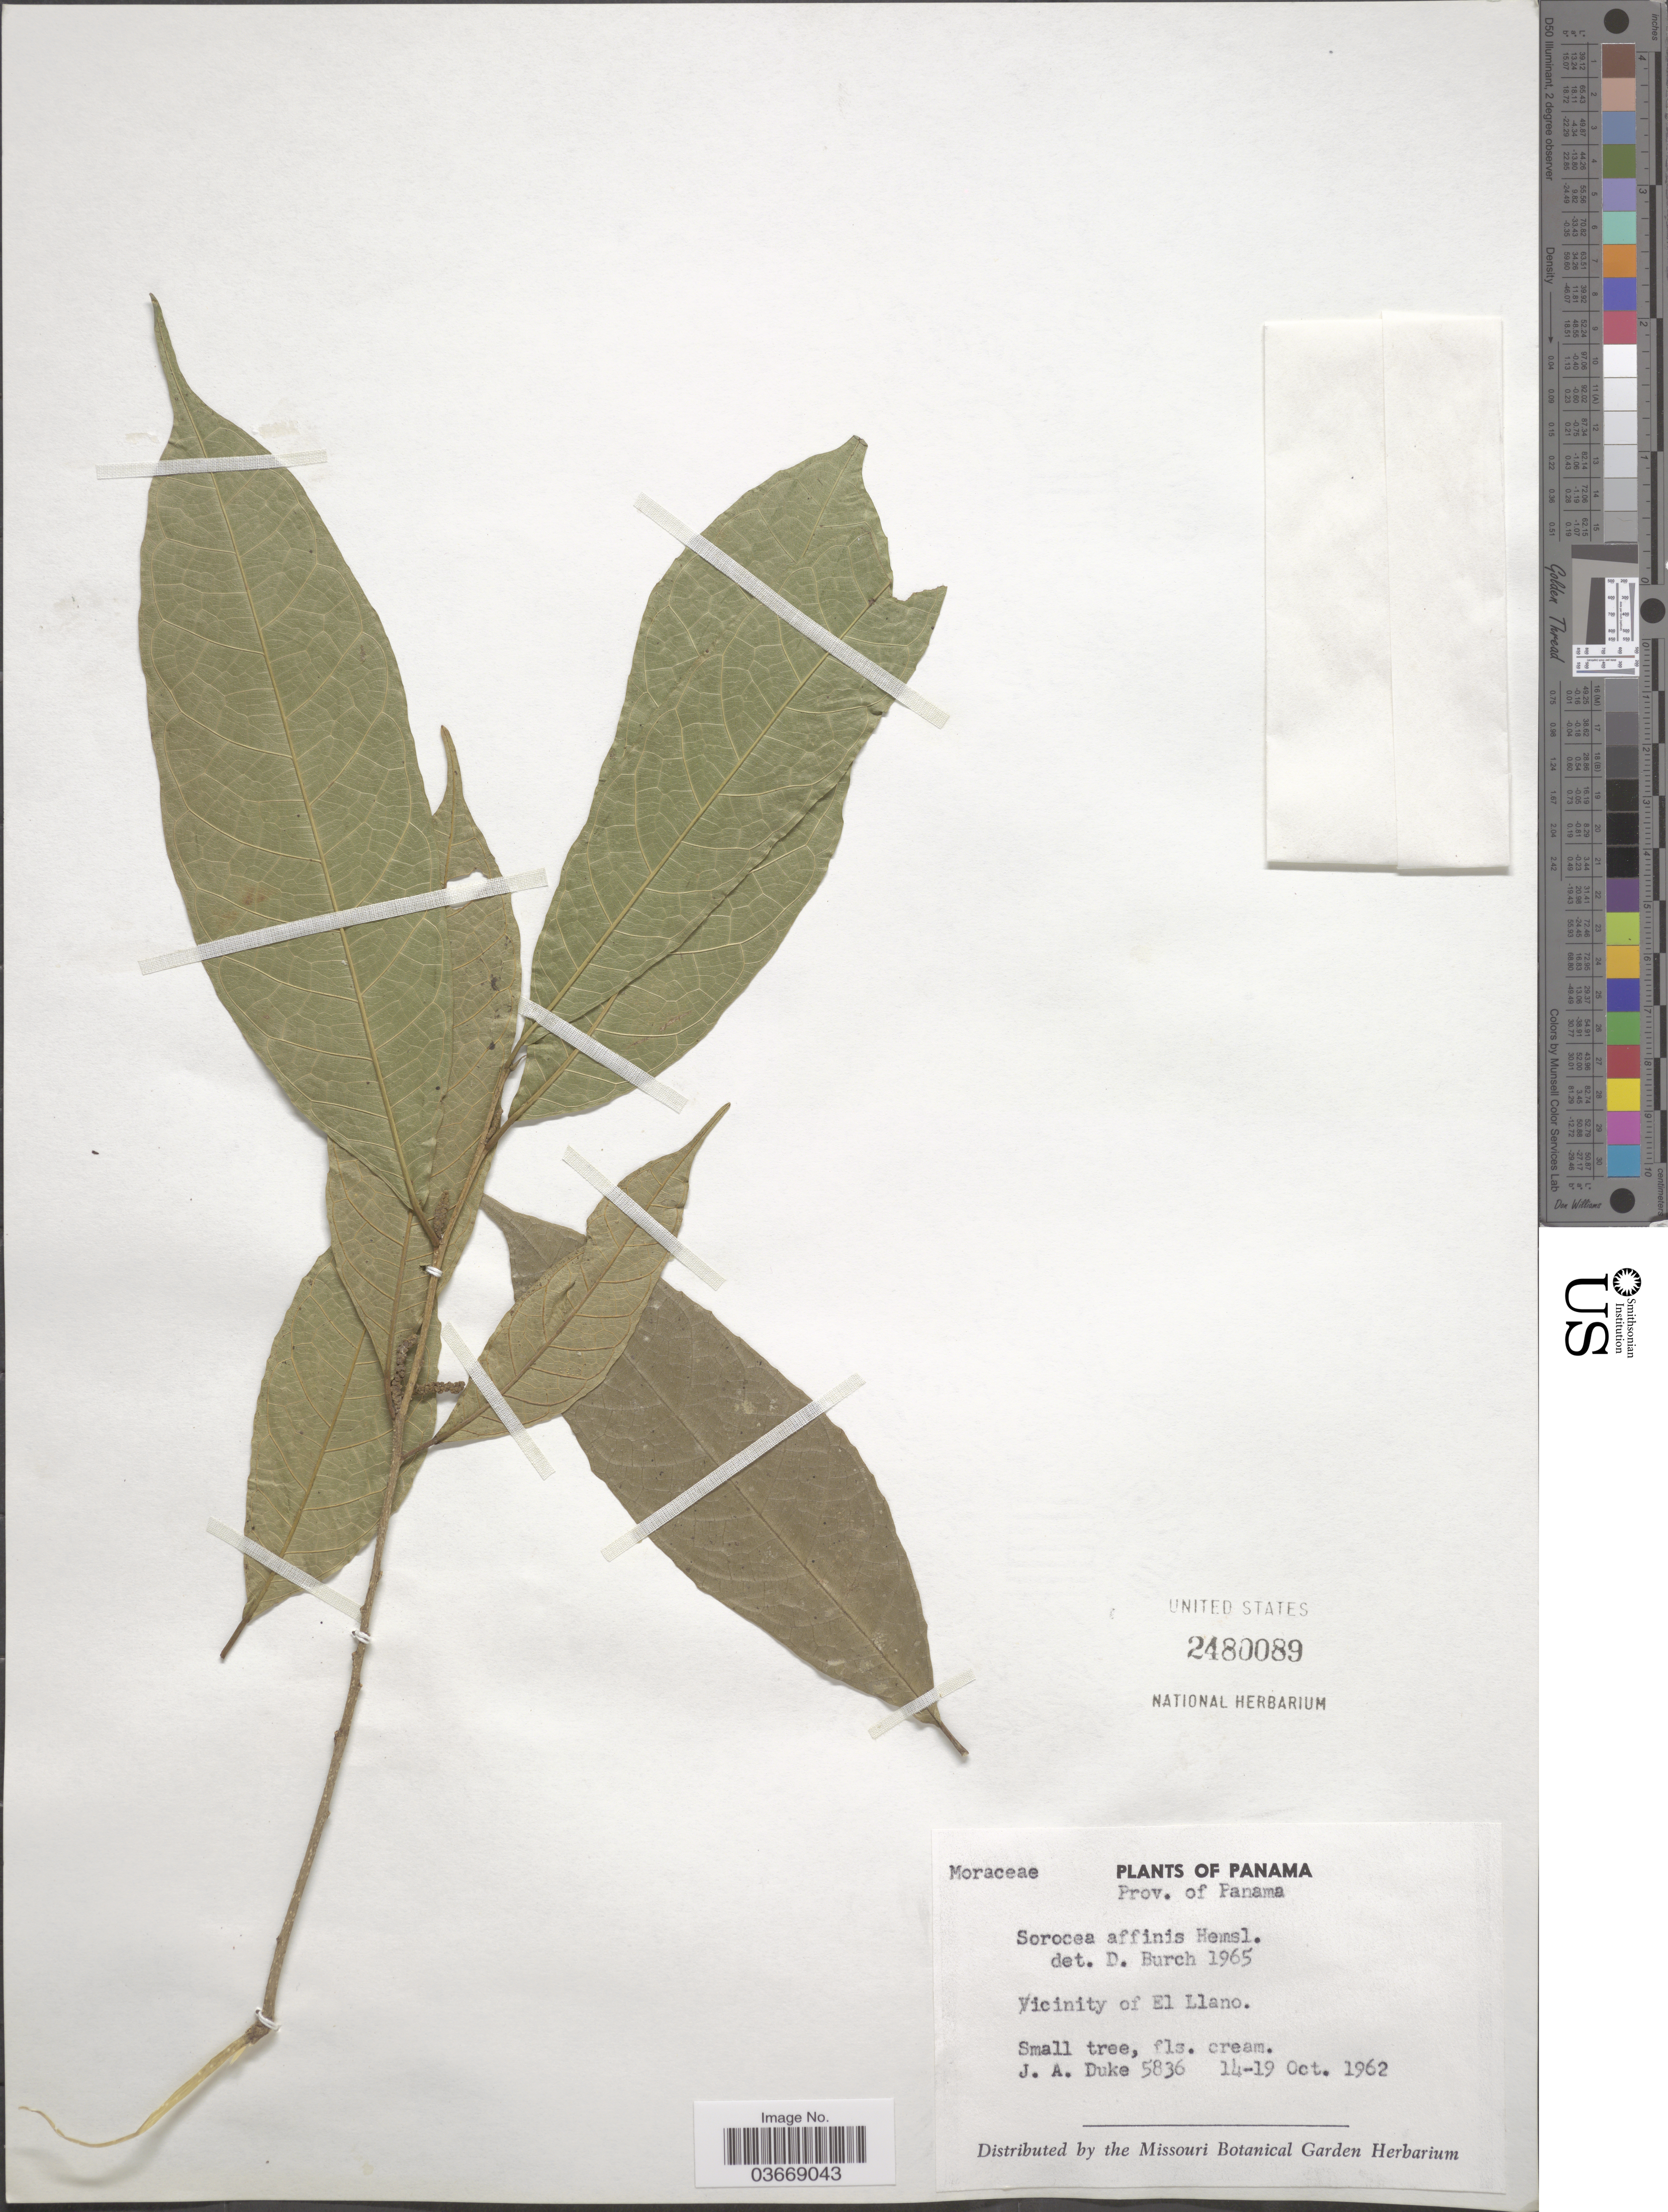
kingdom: Plantae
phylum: Tracheophyta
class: Magnoliopsida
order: Rosales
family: Moraceae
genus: Sorocea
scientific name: Sorocea affinis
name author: Hemsl.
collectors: J. A. Duke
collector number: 5836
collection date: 1962-10-14/1962-10-19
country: Panama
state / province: Panamá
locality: Vicinity of El Llano.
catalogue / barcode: US 2480089